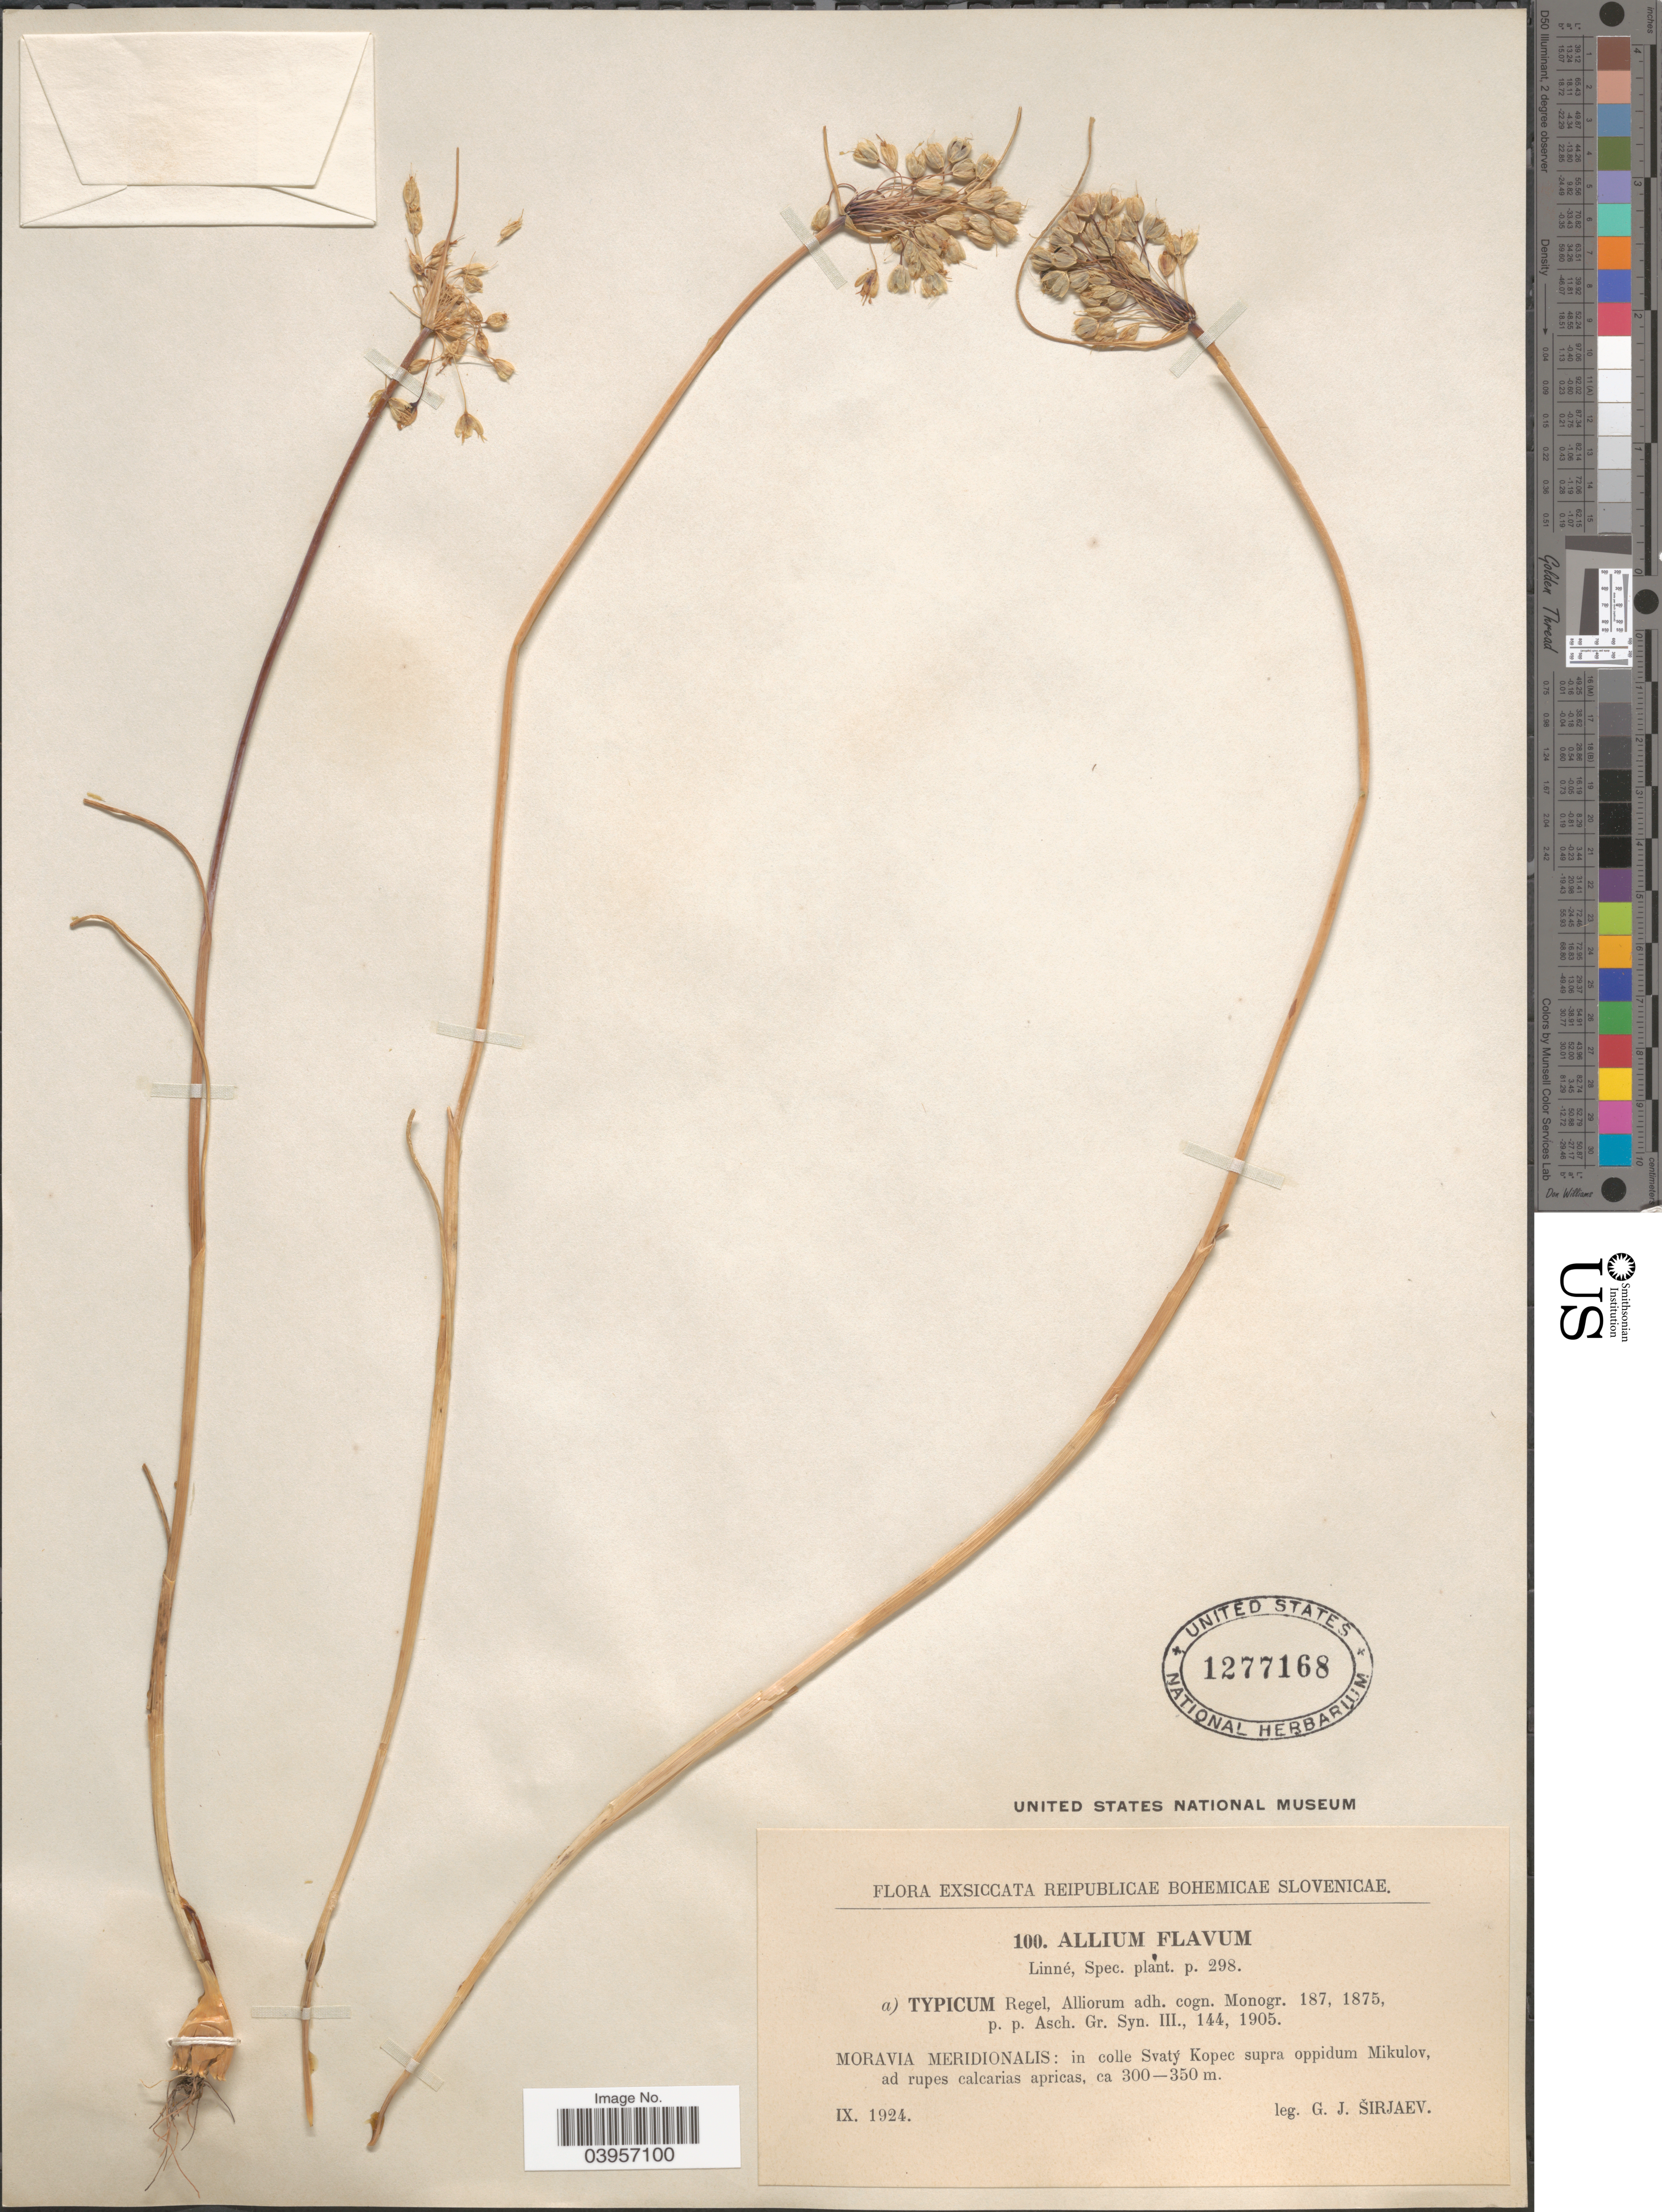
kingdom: Plantae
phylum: Tracheophyta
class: Liliopsida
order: Asparagales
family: Amaryllidaceae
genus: Allium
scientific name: Allium flavum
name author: L.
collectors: G. Sirjaev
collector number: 100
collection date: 1924-09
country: Slovenia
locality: Bohemicae Slovenicae. Moravia Meridionalis: in colle Svatý Kopec supra oppidum Mikulov, ad rupes calcarias apricas.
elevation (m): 300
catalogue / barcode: US 1277168